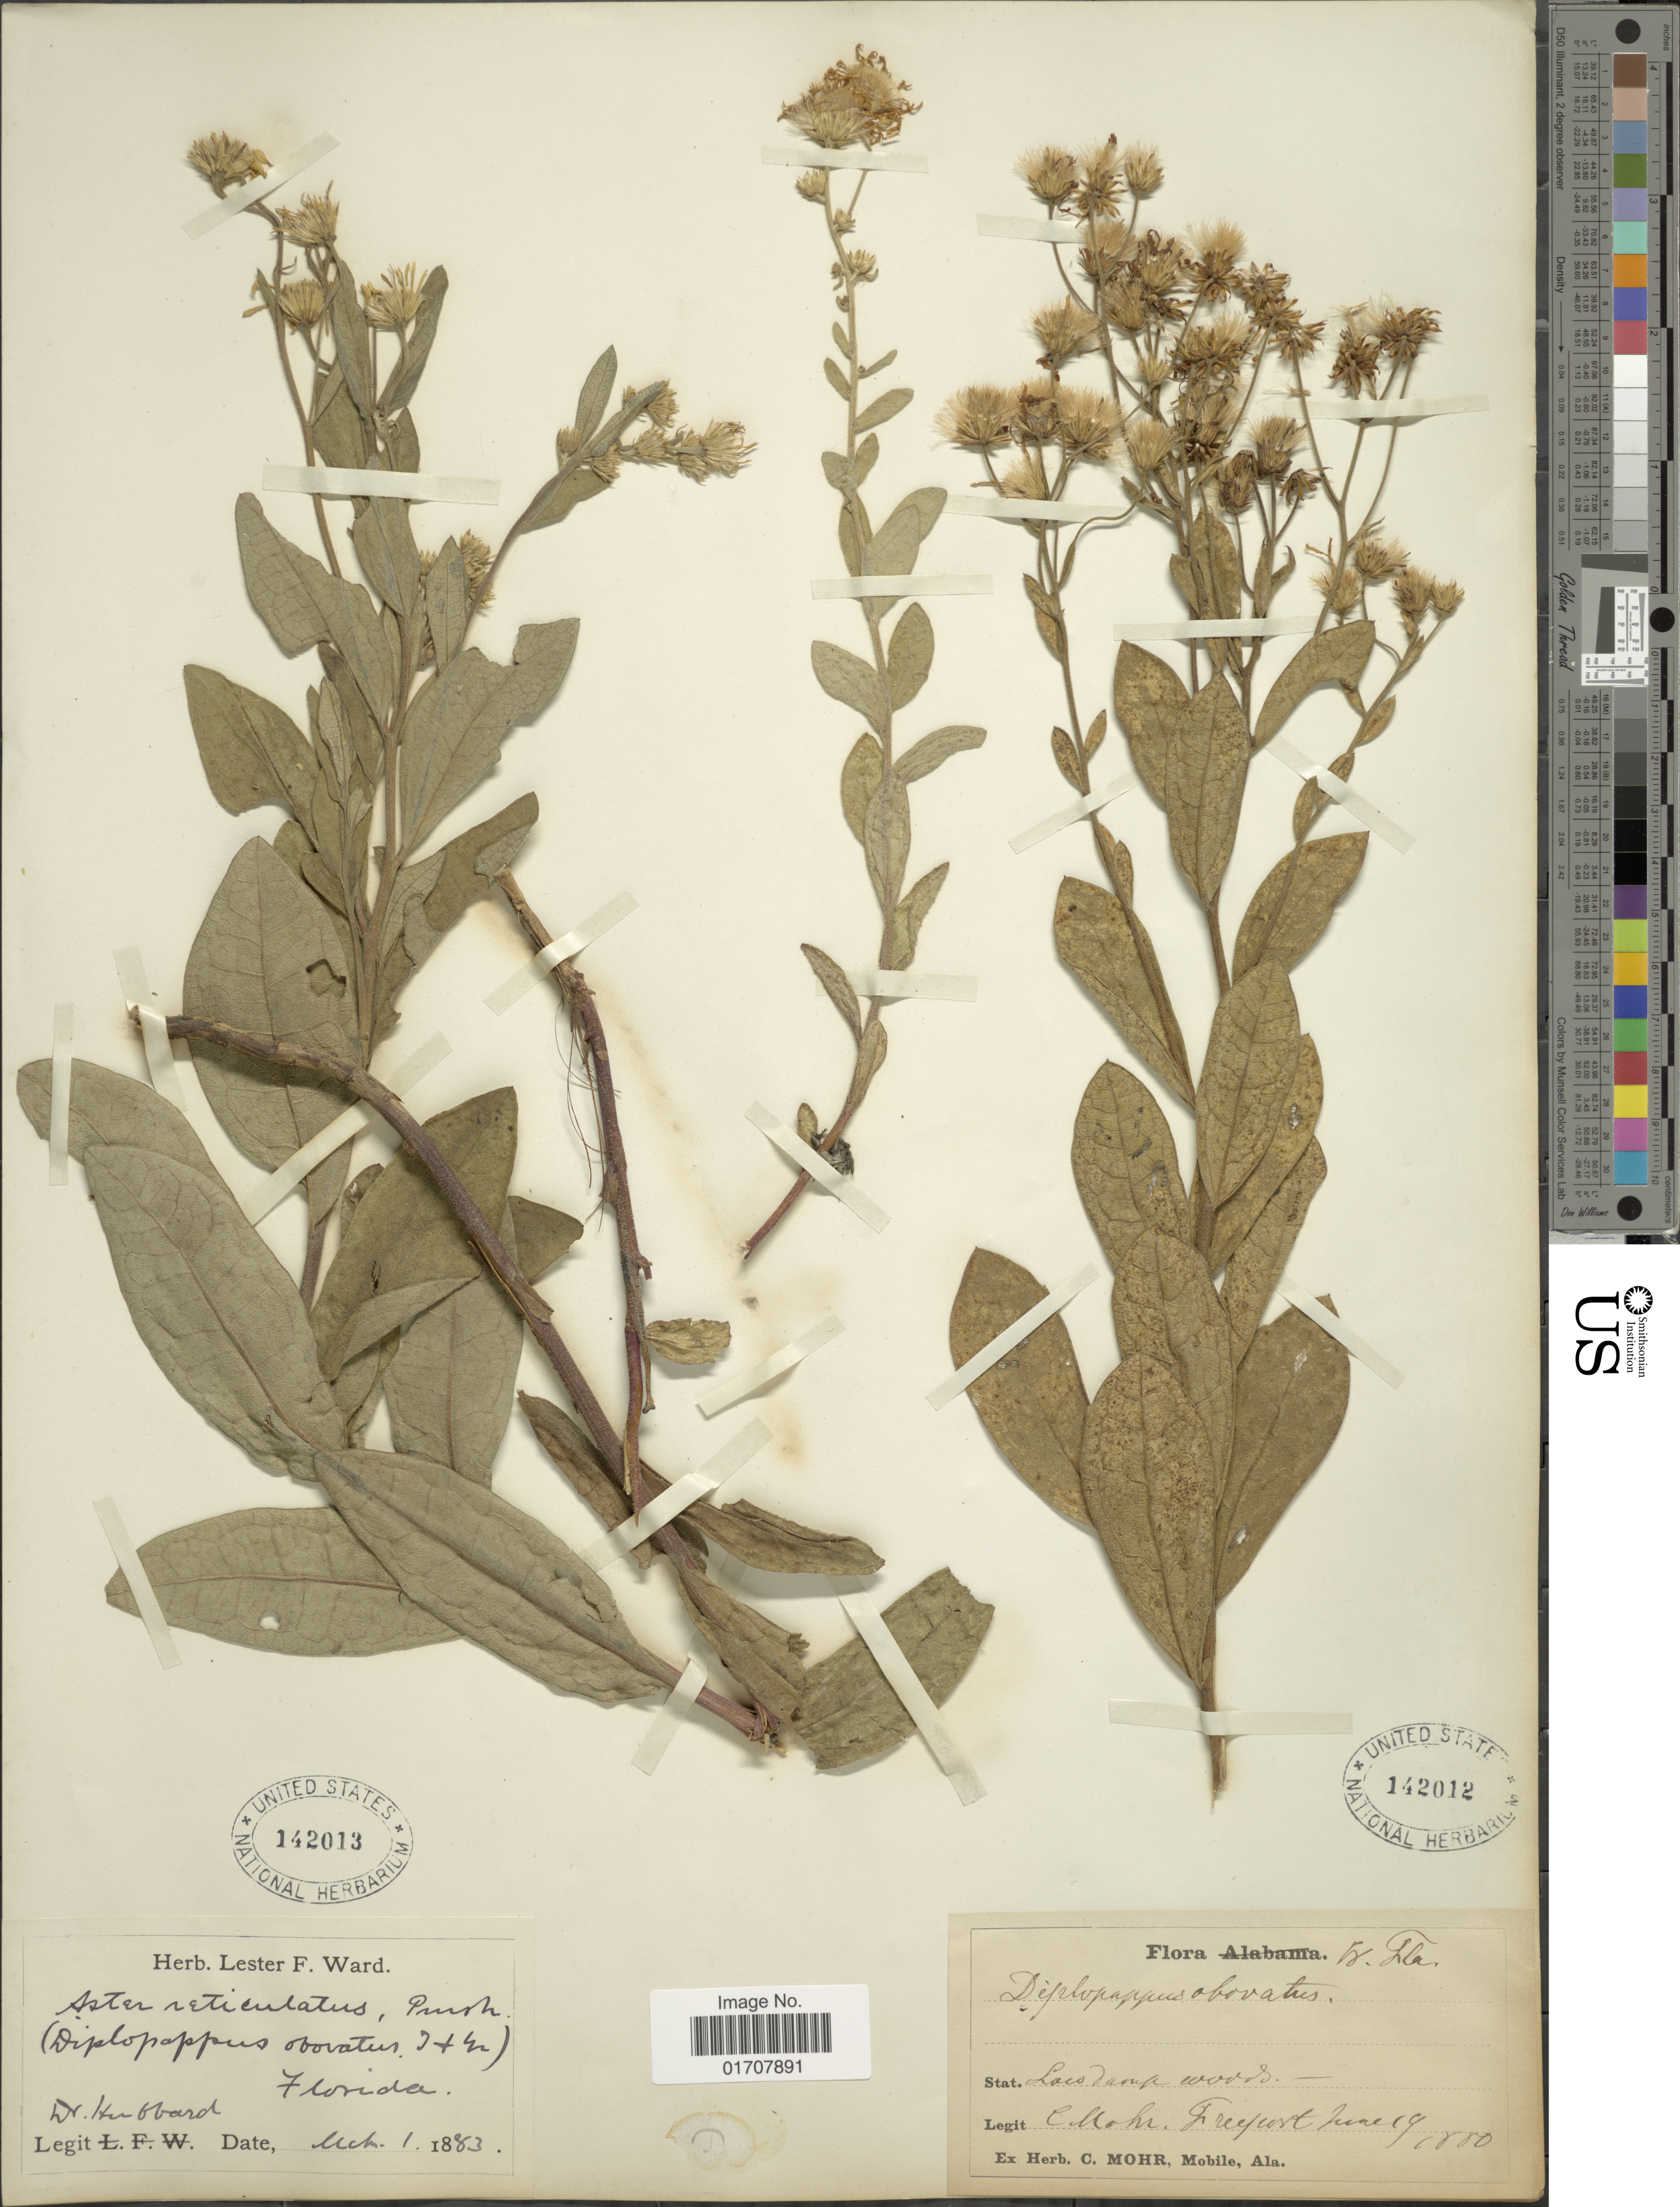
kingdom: Plantae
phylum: Tracheophyta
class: Magnoliopsida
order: Asterales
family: Asteraceae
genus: Oclemena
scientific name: Oclemena reticulata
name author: (Pursh) G.L. Nesom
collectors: Hubbard, --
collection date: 1883-03-01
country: United States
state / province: Florida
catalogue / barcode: US 142013-2